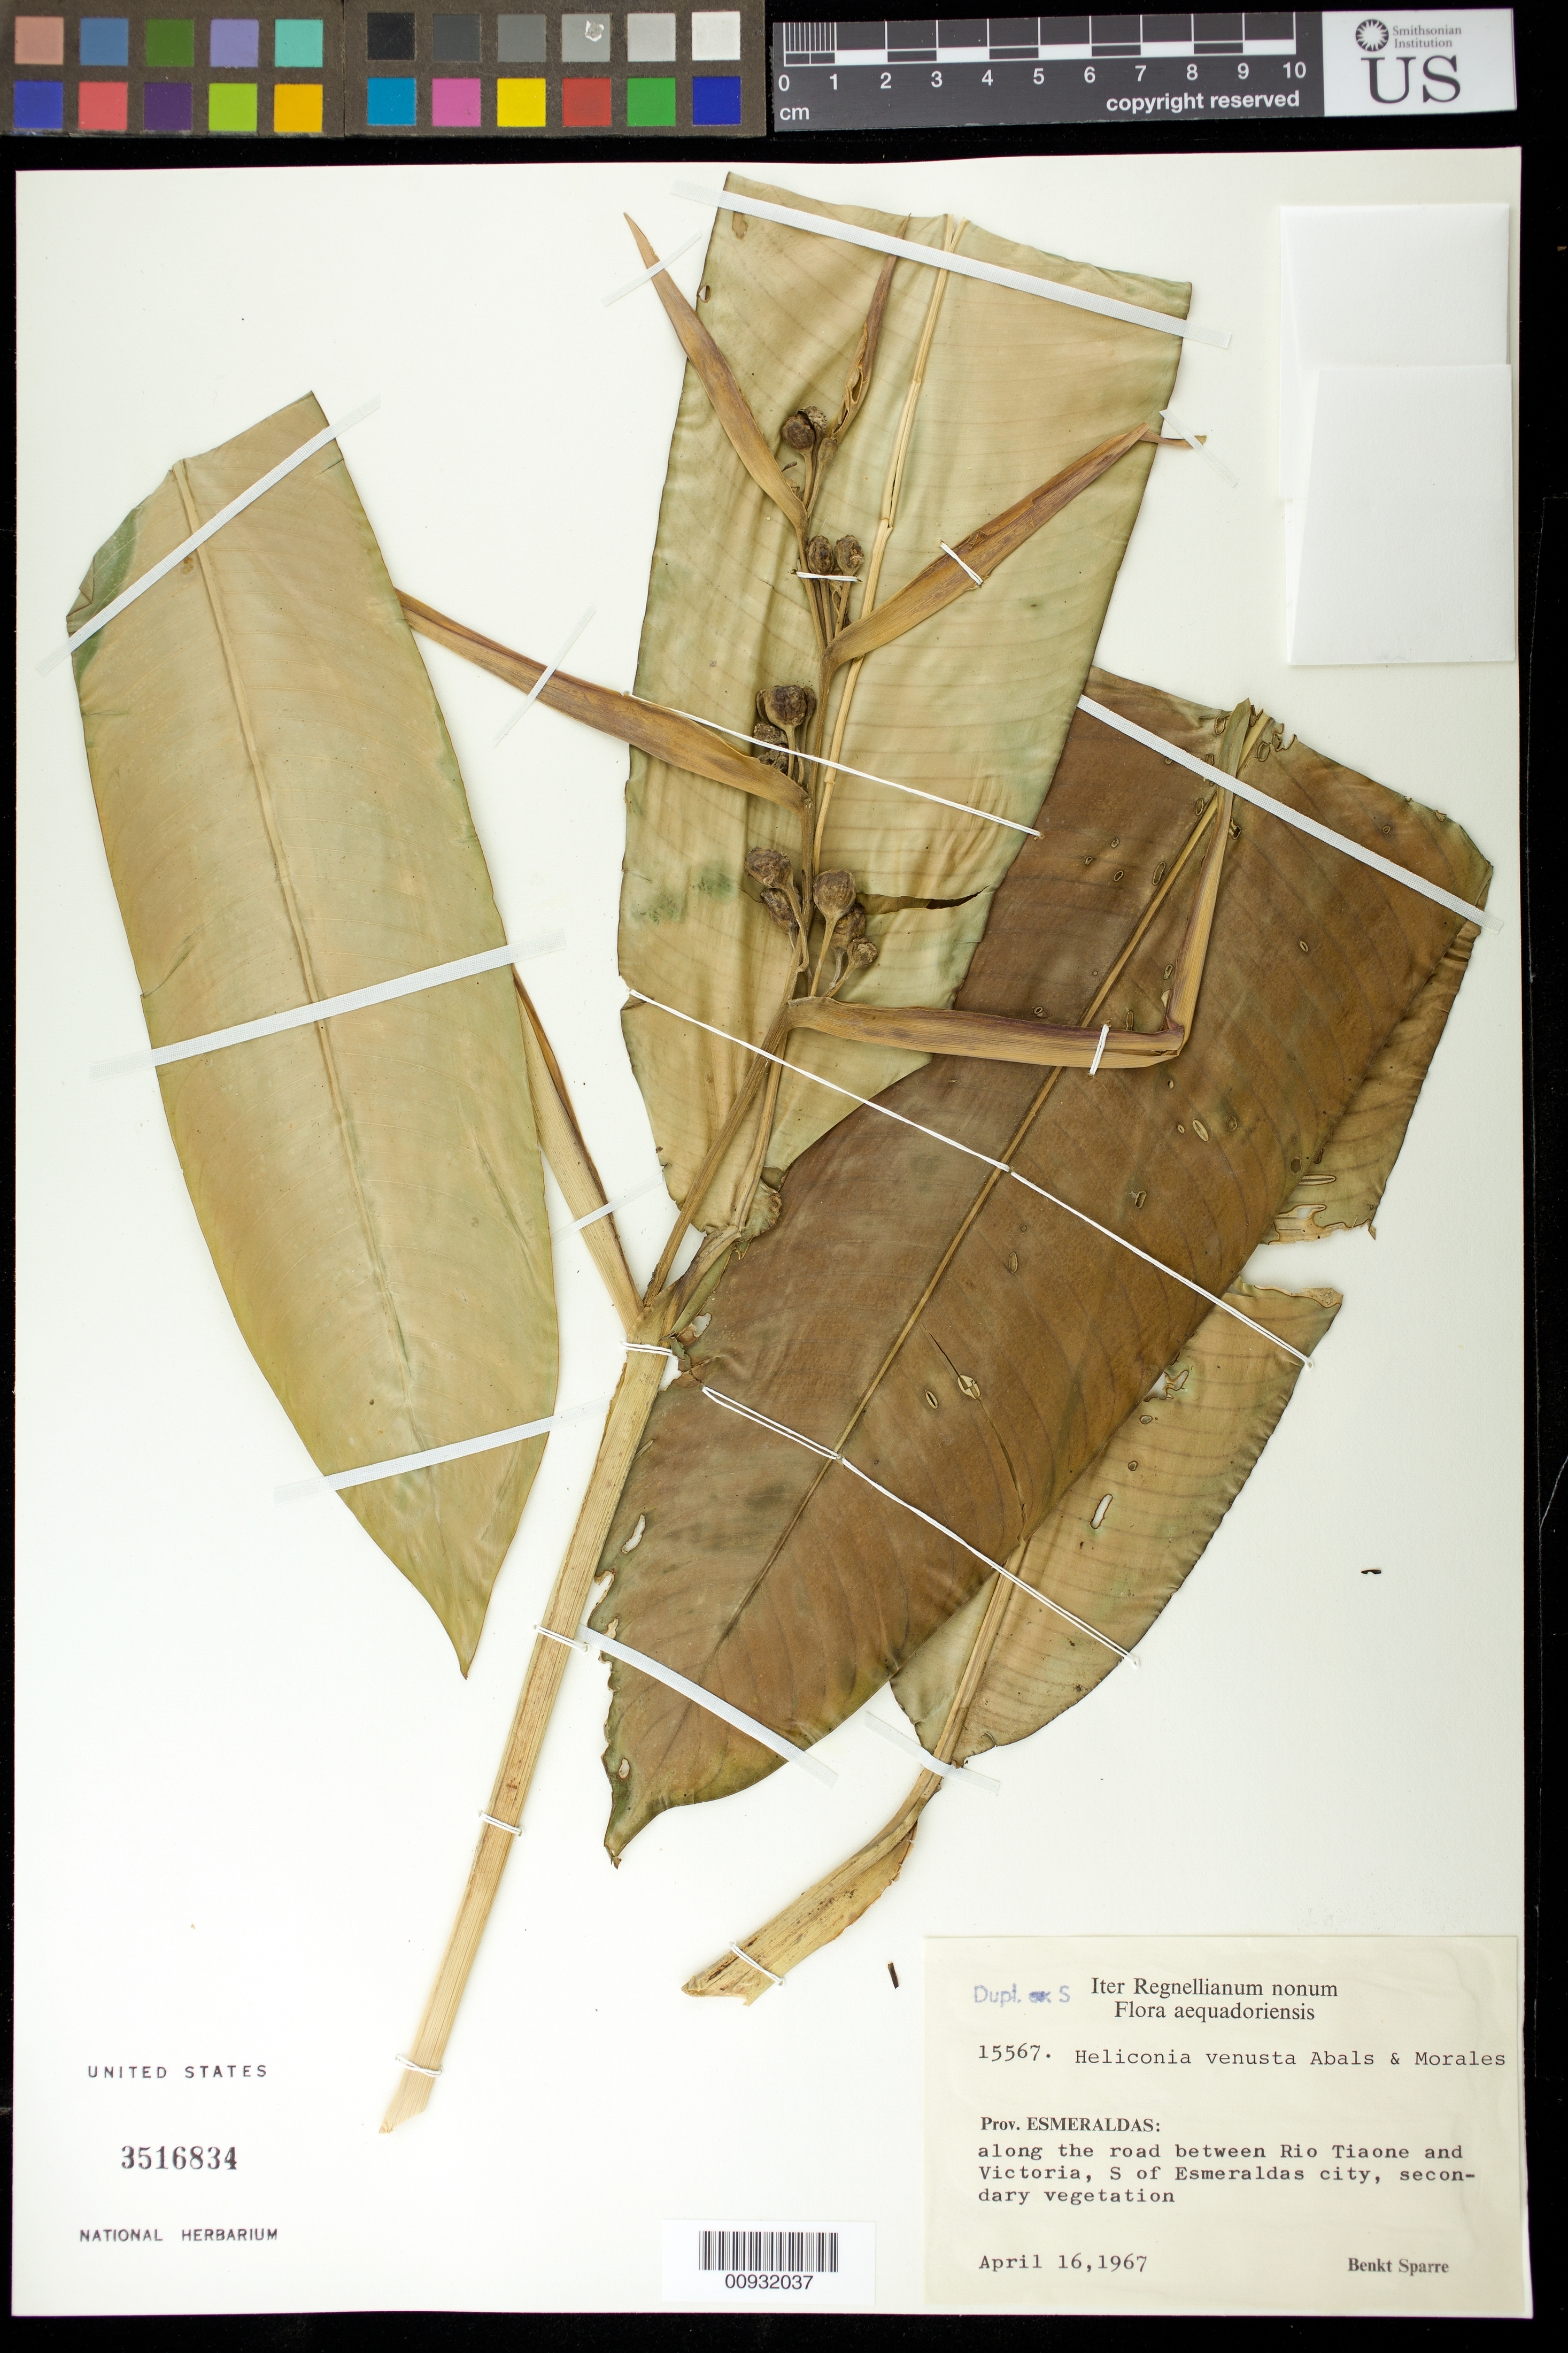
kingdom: Plantae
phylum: Tracheophyta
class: Liliopsida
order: Zingiberales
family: Heliconiaceae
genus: Heliconia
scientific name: Heliconia venusta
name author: Abalo & G. Morales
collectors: B. Sparre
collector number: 15567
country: Ecuador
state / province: Esmeraldas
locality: Along the road between Rio Tiaone and Victoria, S of Esmeraldas City.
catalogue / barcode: US 3516834